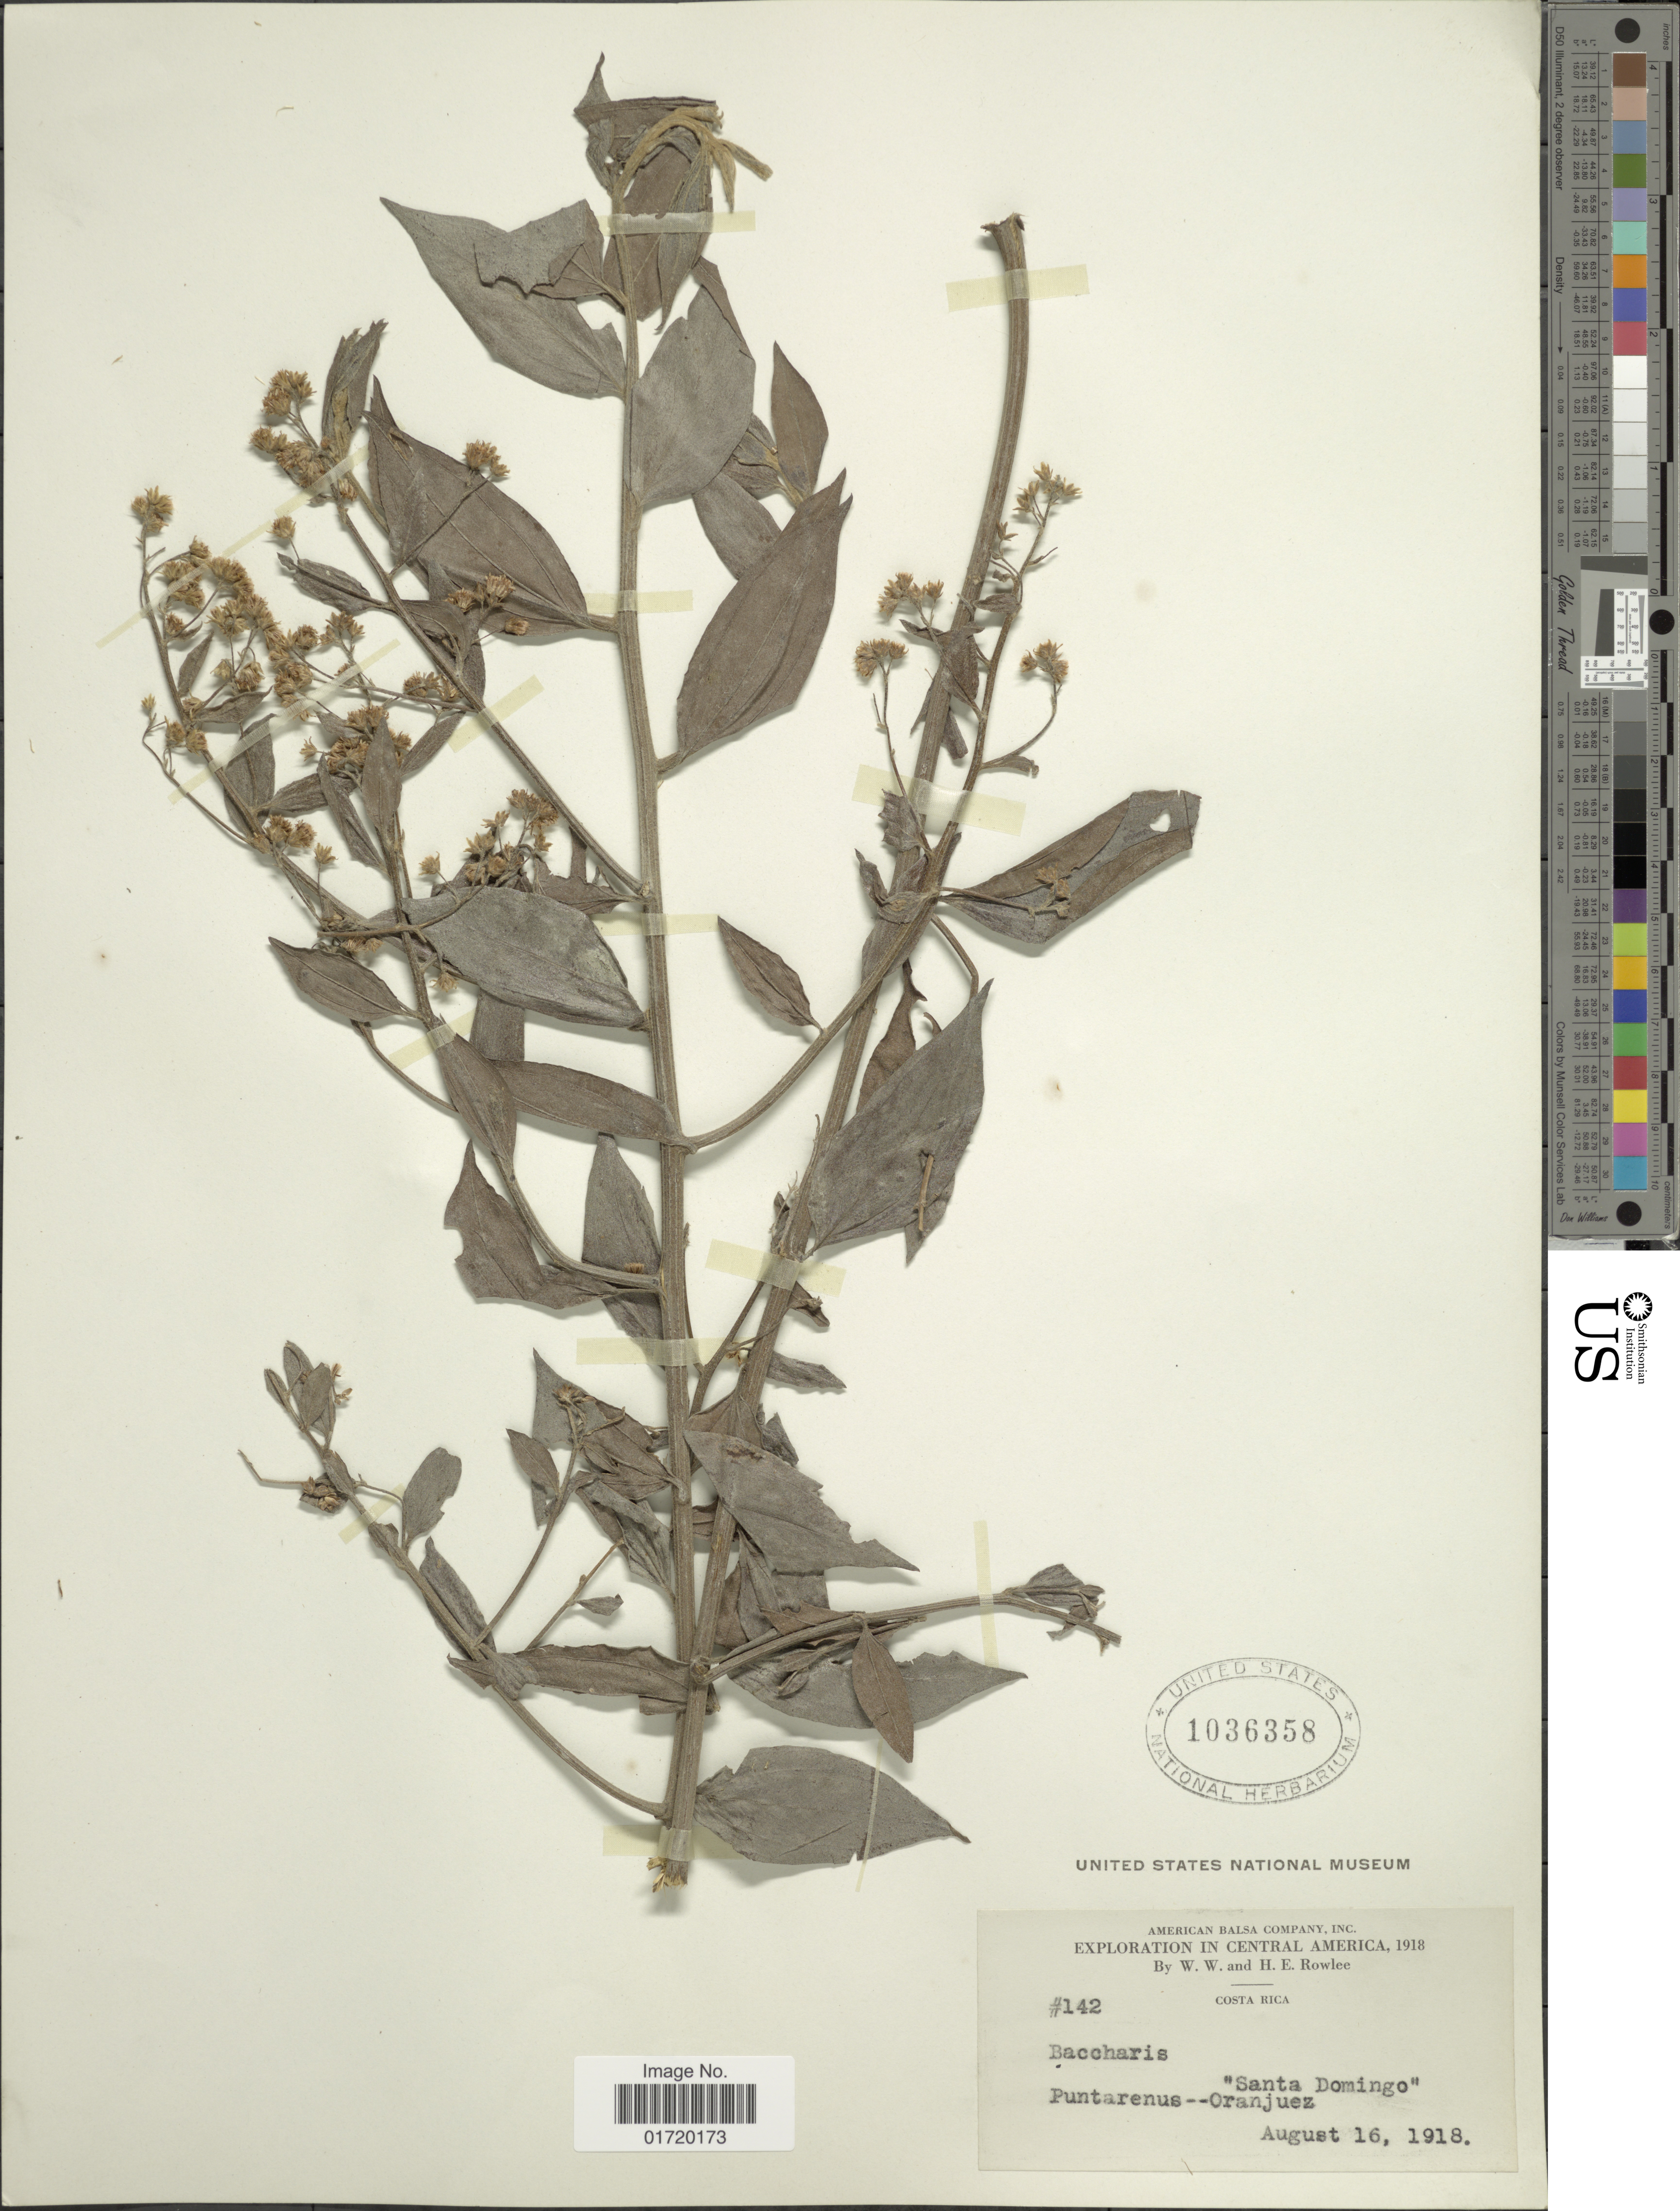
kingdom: Plantae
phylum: Tracheophyta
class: Magnoliopsida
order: Asterales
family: Asteraceae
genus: Baccharis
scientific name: Baccharis trinervis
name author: (Lam.) Pers.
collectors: W. W. Rowlee & H. E. Rowlee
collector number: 142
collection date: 1918-08-16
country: Costa Rica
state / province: Puntarenas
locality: Central America, Santa Domingo, Puntarenas-Oranjuez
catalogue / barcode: US 1036358